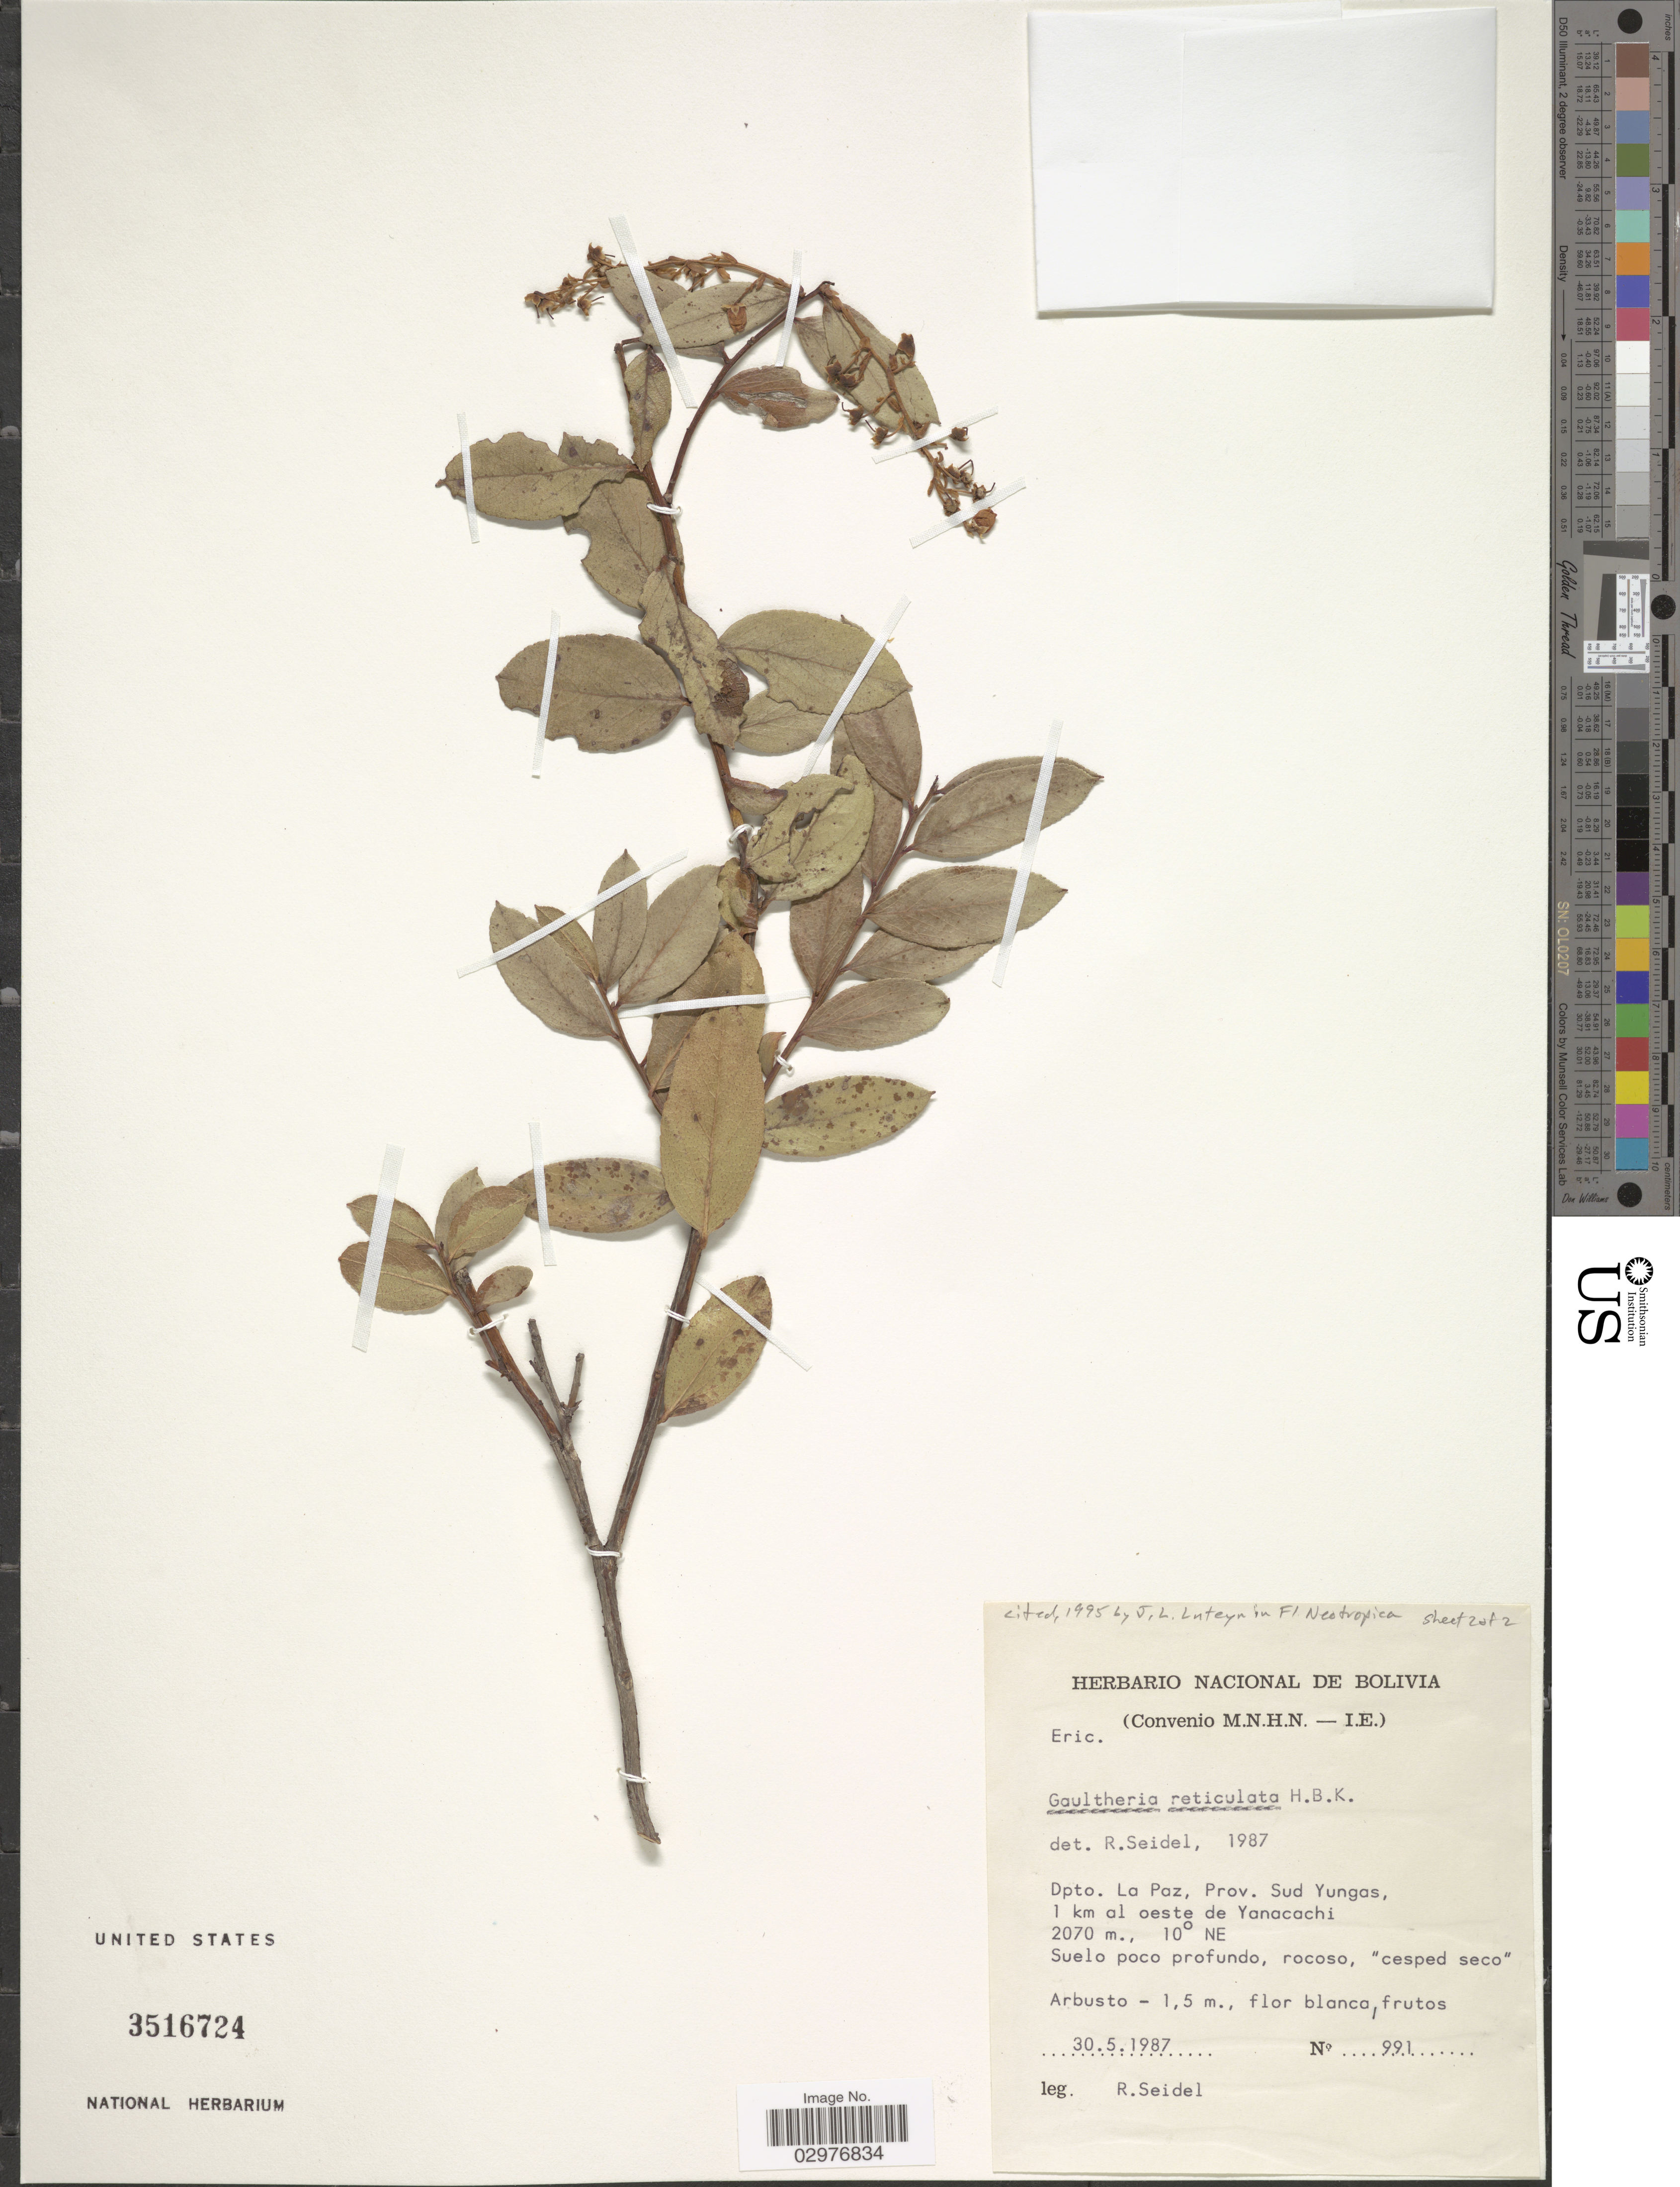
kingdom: Plantae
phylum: Tracheophyta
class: Magnoliopsida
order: Ericales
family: Ericaceae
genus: Gaultheria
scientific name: Gaultheria reticulata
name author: Kunth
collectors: R. Seidel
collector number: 991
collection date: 1987-05-30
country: Bolivia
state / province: La Paz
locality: Dpto. La Paz, Prov. Sud Yungas, 1 km al oeste de Yanacachi. 10º NE.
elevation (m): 2070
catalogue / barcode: US 3516724